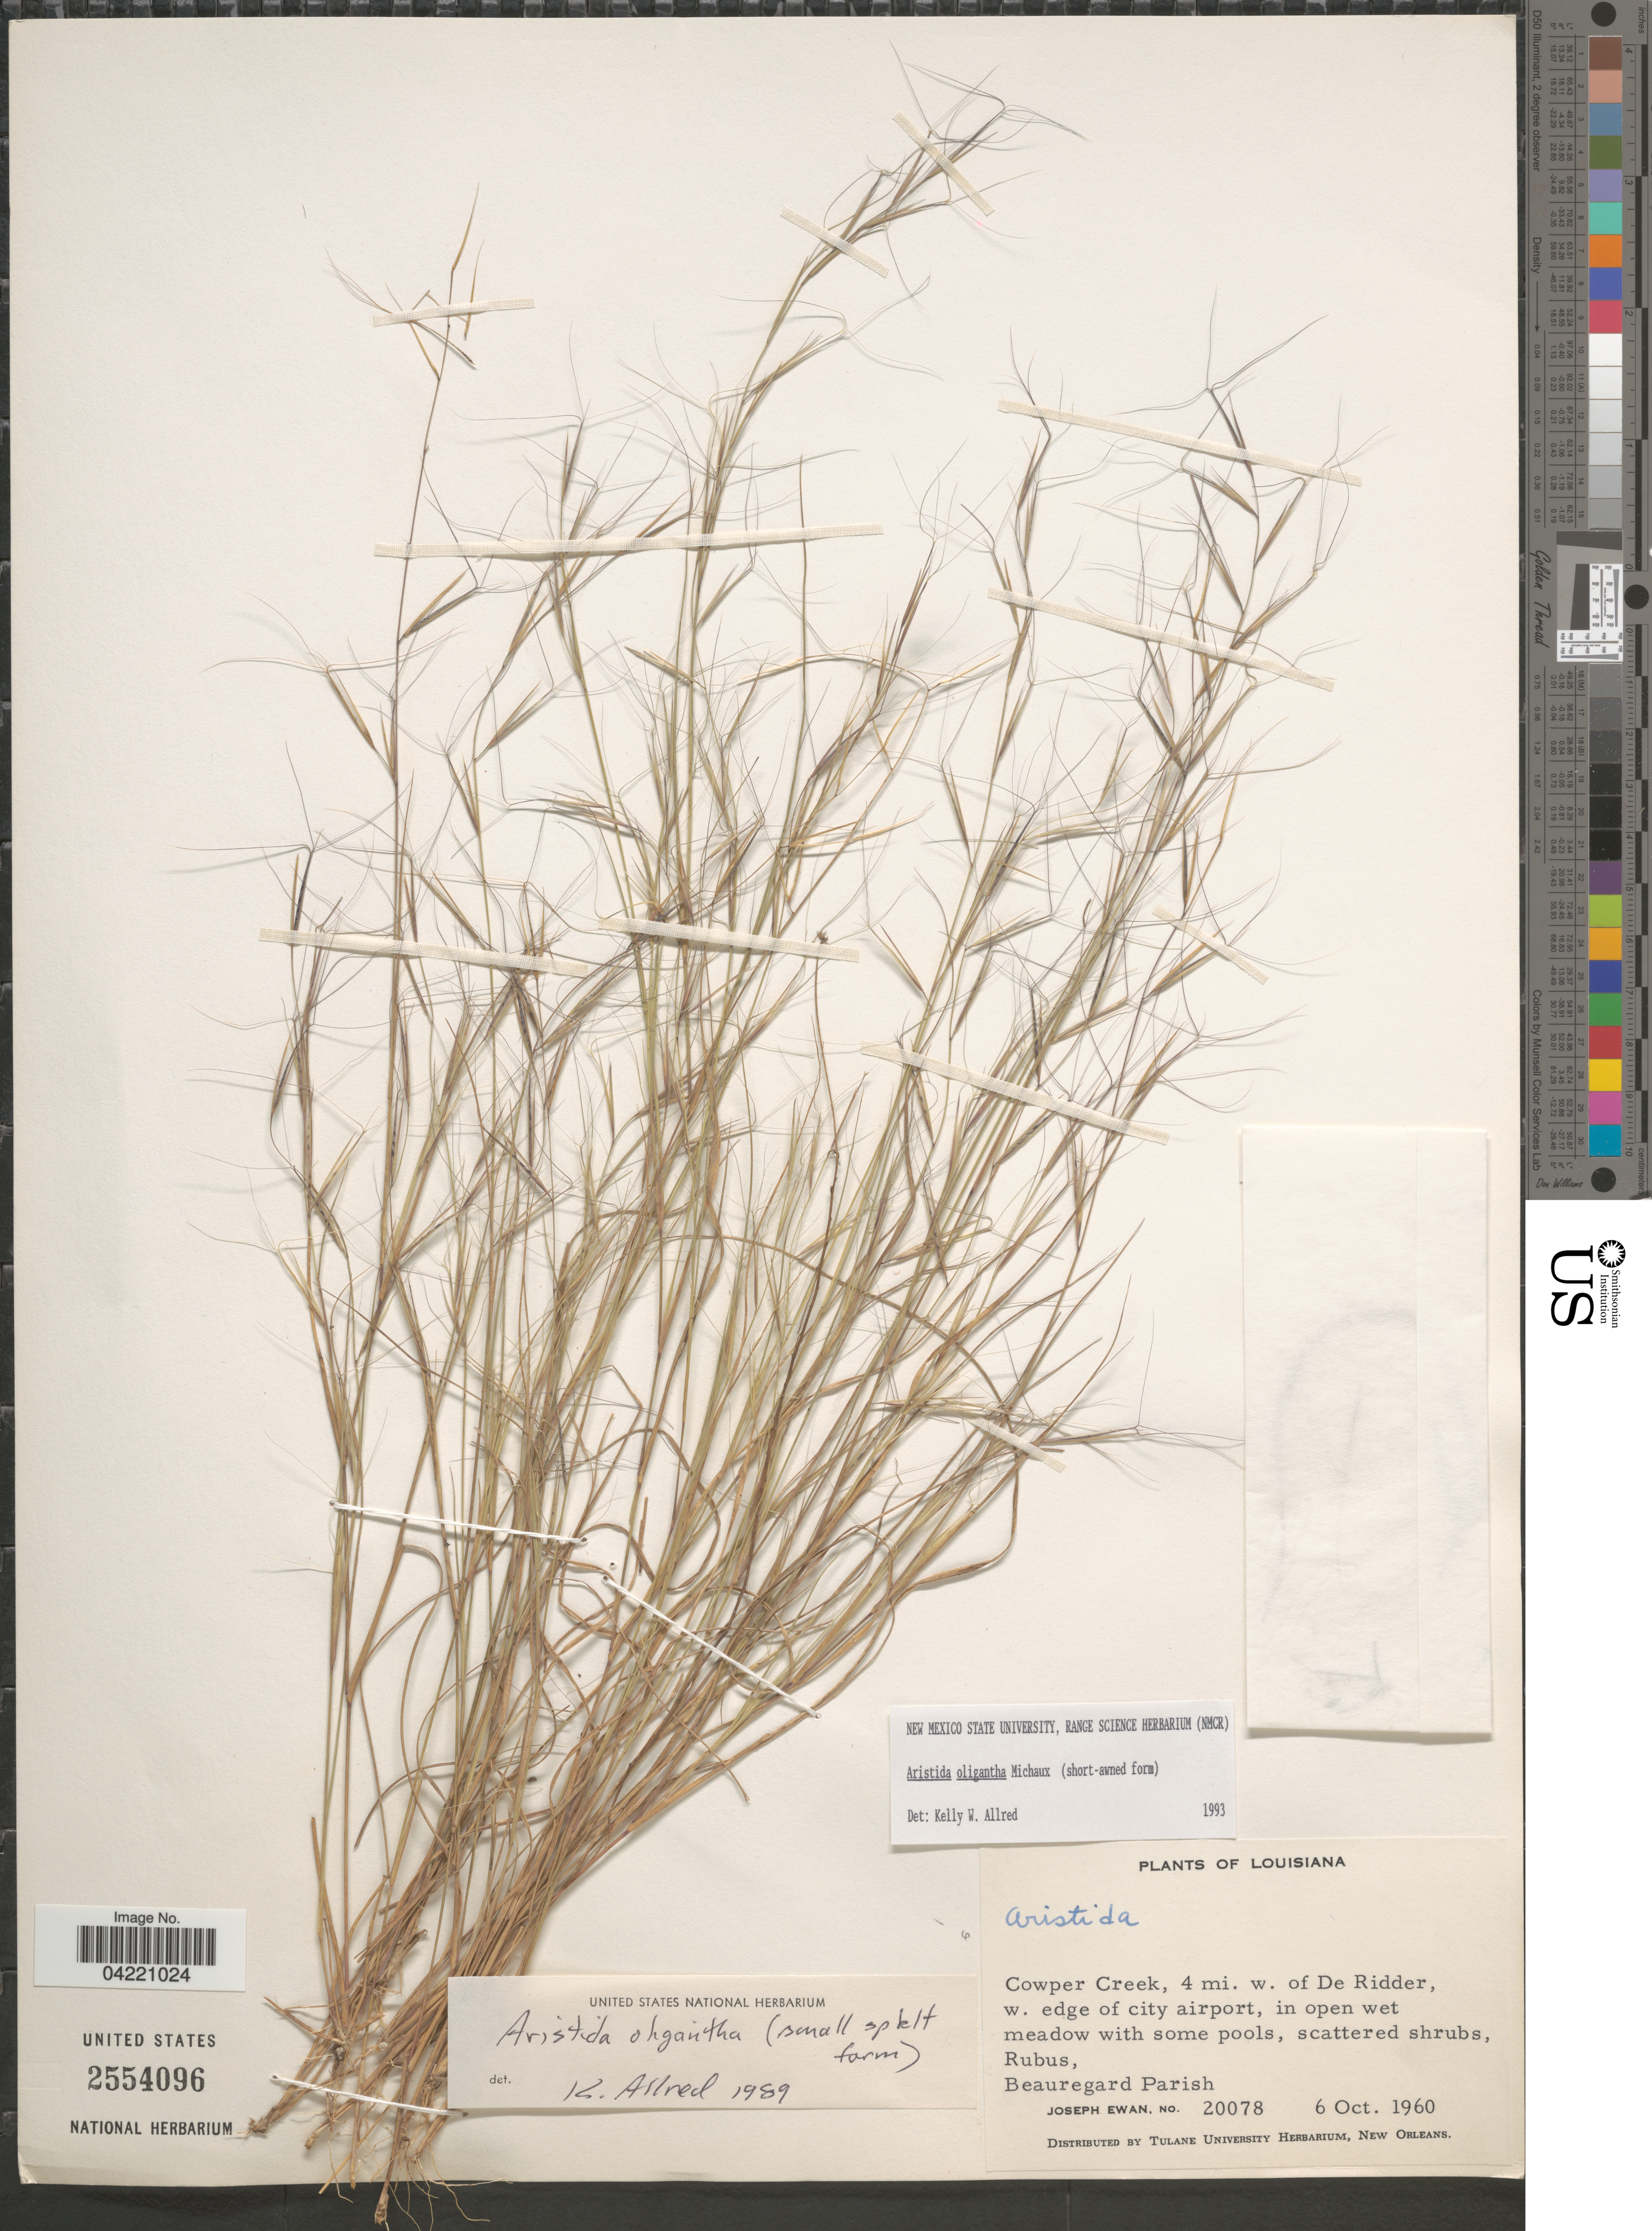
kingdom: Plantae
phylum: Tracheophyta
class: Liliopsida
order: Poales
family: Poaceae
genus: Aristida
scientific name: Aristida oligantha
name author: Michx.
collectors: J. A. Ewan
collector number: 2078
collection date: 1960-10-06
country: United States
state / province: Louisiana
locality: Cowper Creek, 4 mi. w. of De Ridder, w. edge of city airport. Beauregard Parish.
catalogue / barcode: US 2554096